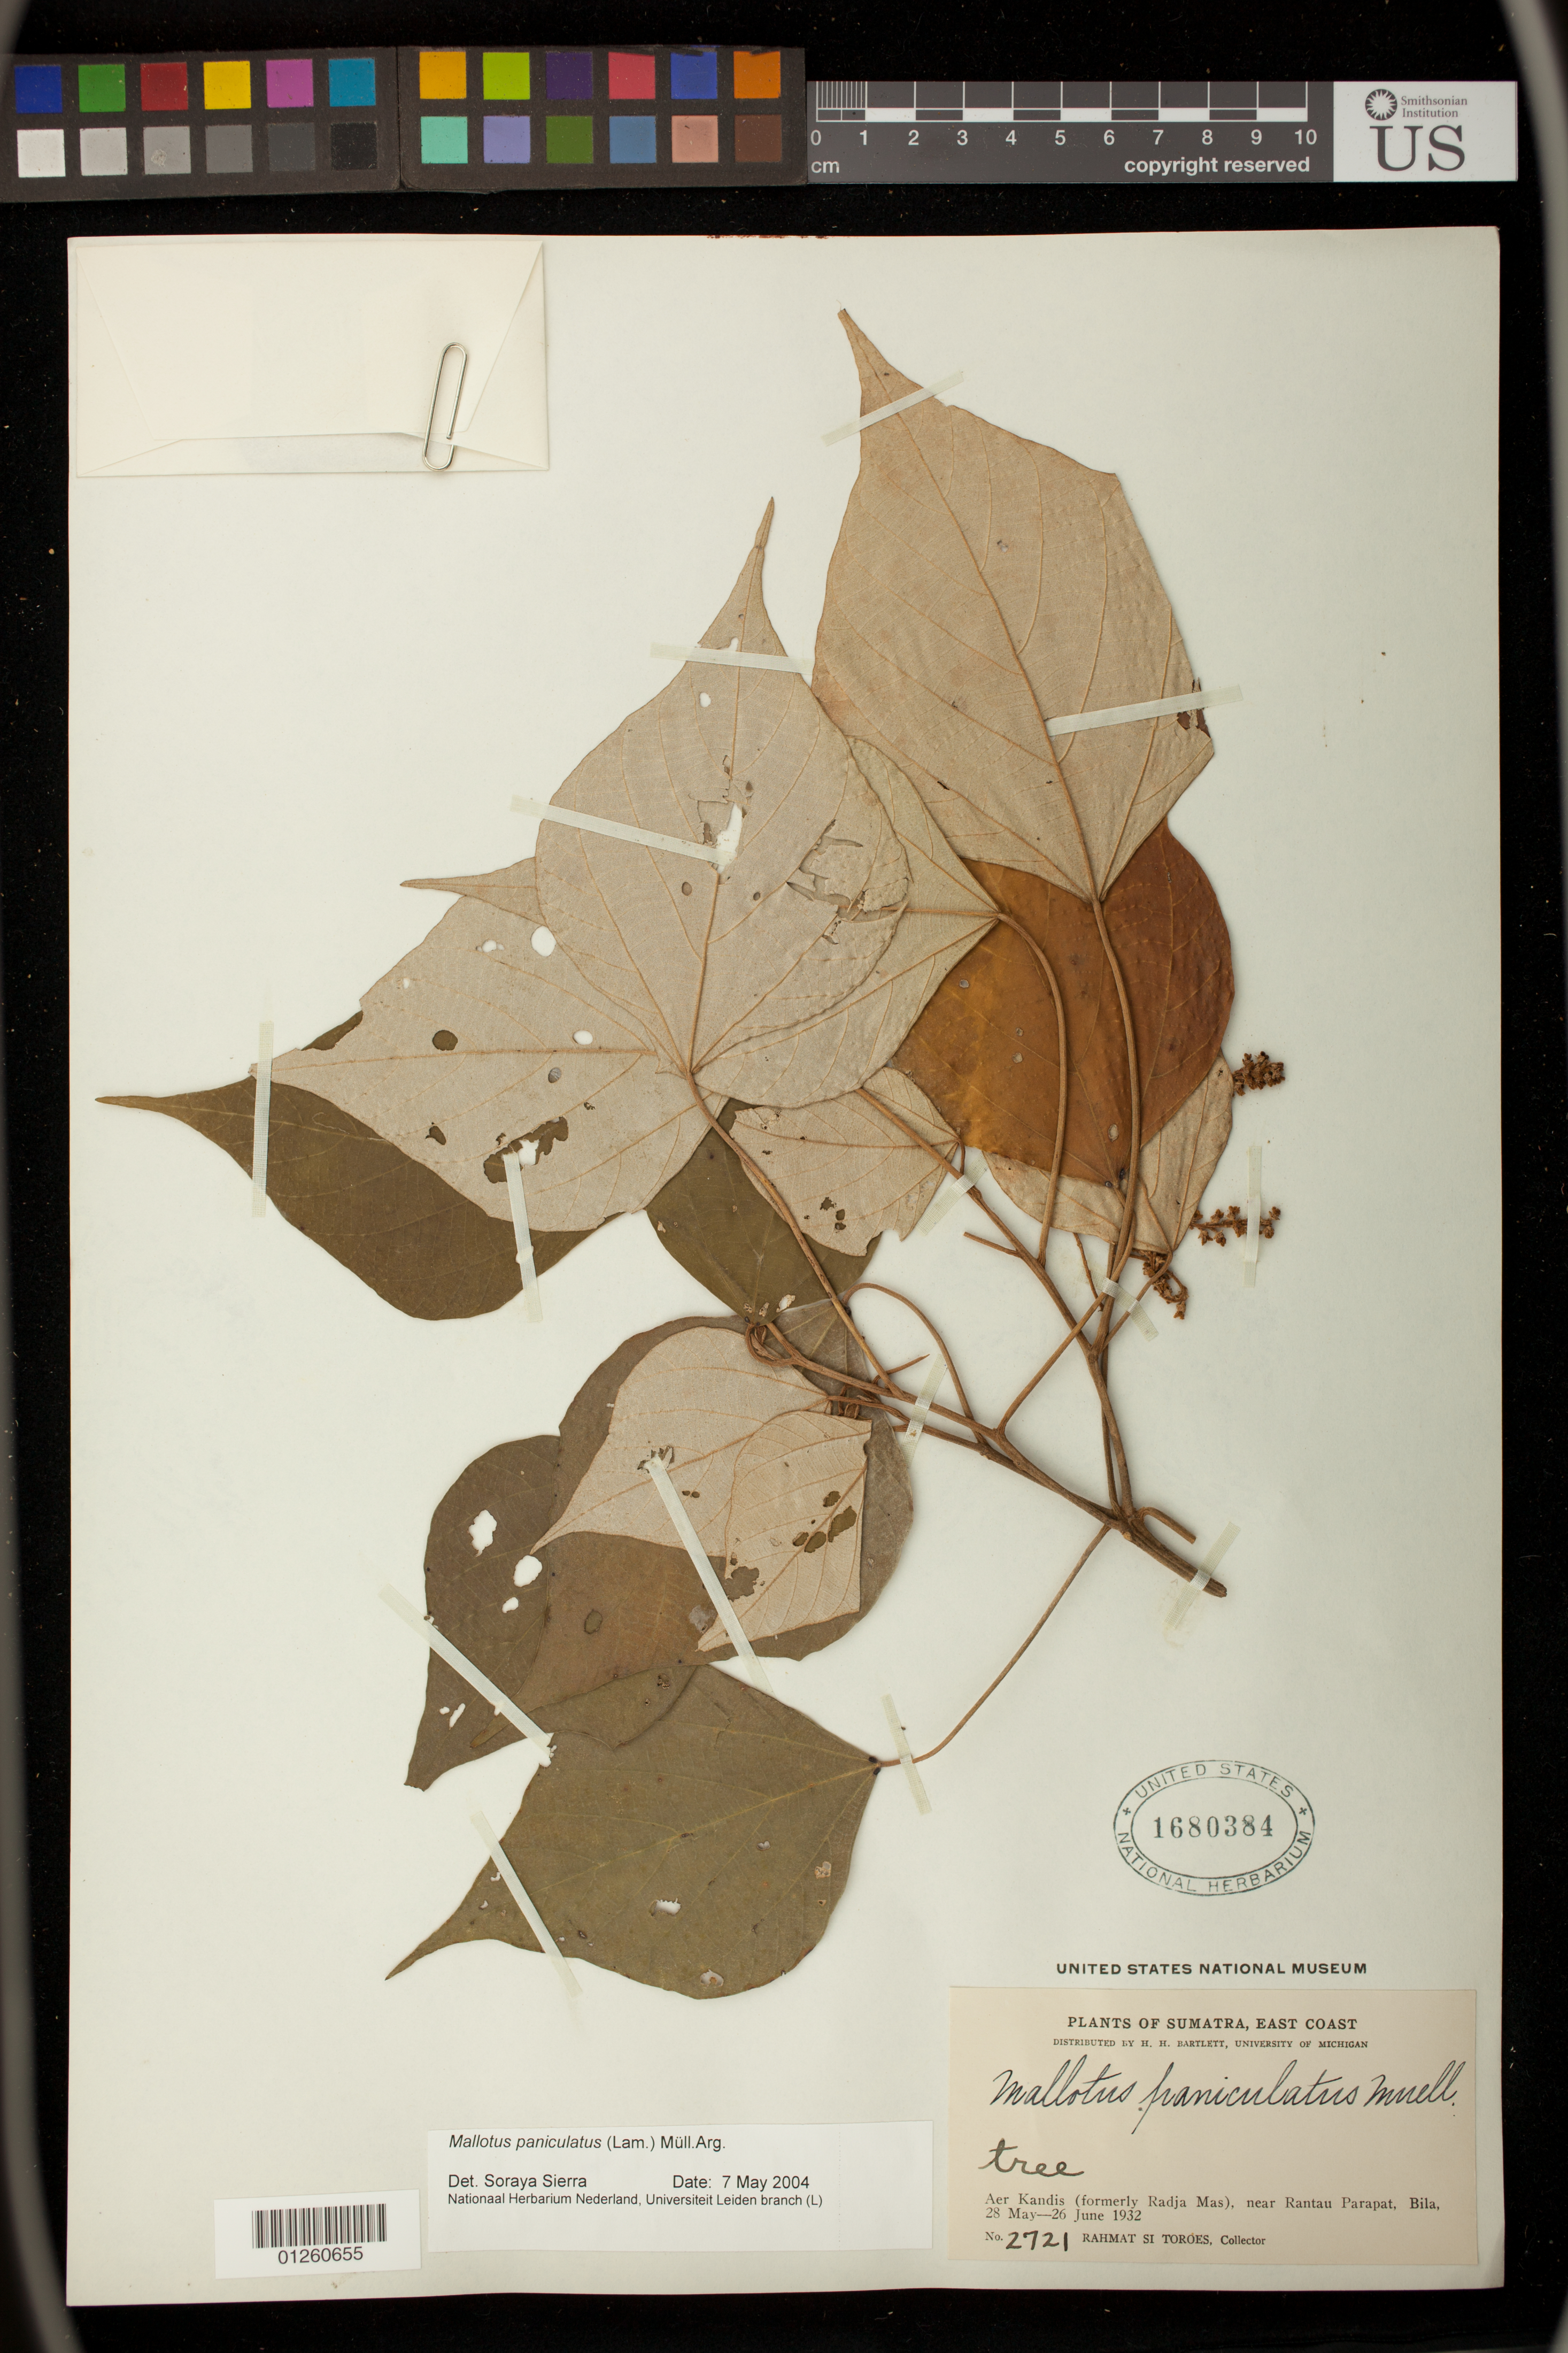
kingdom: Plantae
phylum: Tracheophyta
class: Magnoliopsida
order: Malpighiales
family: Euphorbiaceae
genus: Mallotus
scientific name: Mallotus paniculatus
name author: (Lam.) Müll. Arg.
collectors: Rahmat Si Boeea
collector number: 2721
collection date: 1932-05-28/1932-06-26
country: Indonesia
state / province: Sumatra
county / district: Sumatera Utara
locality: East Coast,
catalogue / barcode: US 1680384